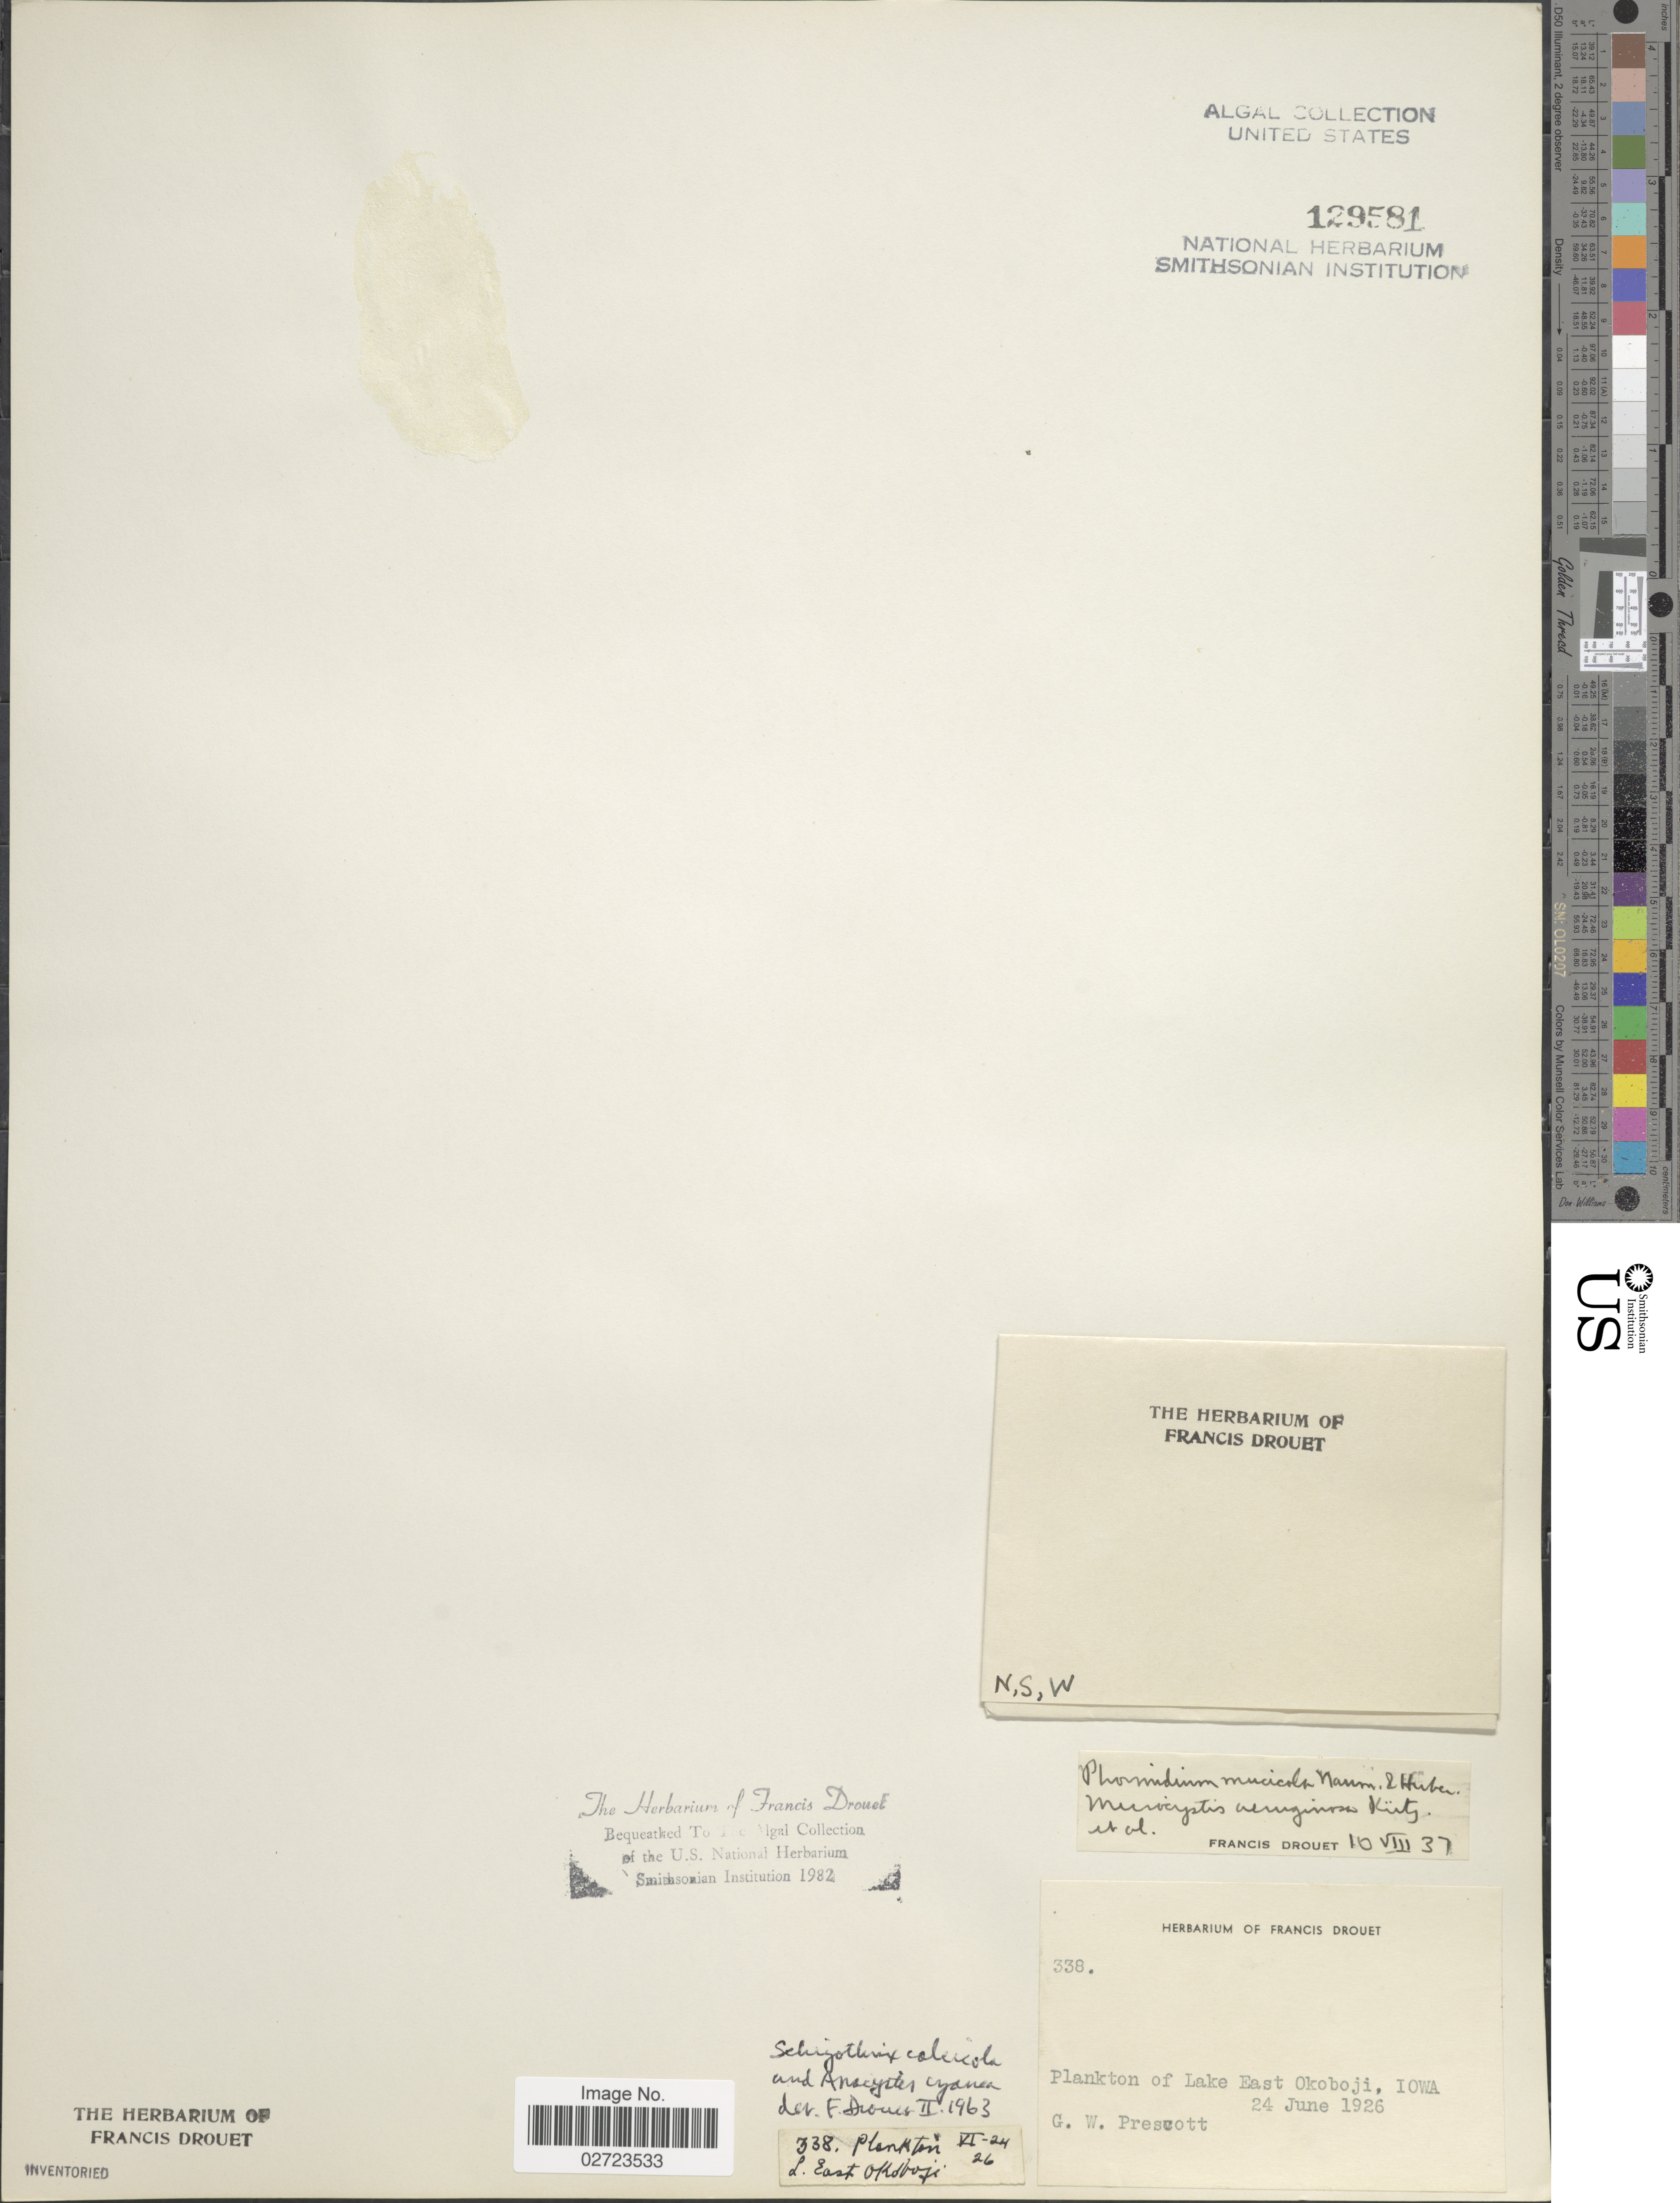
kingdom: Bacteria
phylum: Cyanobacteria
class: Cyanobacteriia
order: Leptolyngbyales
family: Trichocoleusaceae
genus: Schizothrix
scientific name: Schizothrix calcicola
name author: Gomont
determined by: Drouet, F. E.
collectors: G. Prescott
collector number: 338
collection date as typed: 24 Jun 1926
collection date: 1926-06-24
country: United States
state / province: Iowa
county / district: Dickinson County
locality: East Okoboji Lake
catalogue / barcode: US 129581